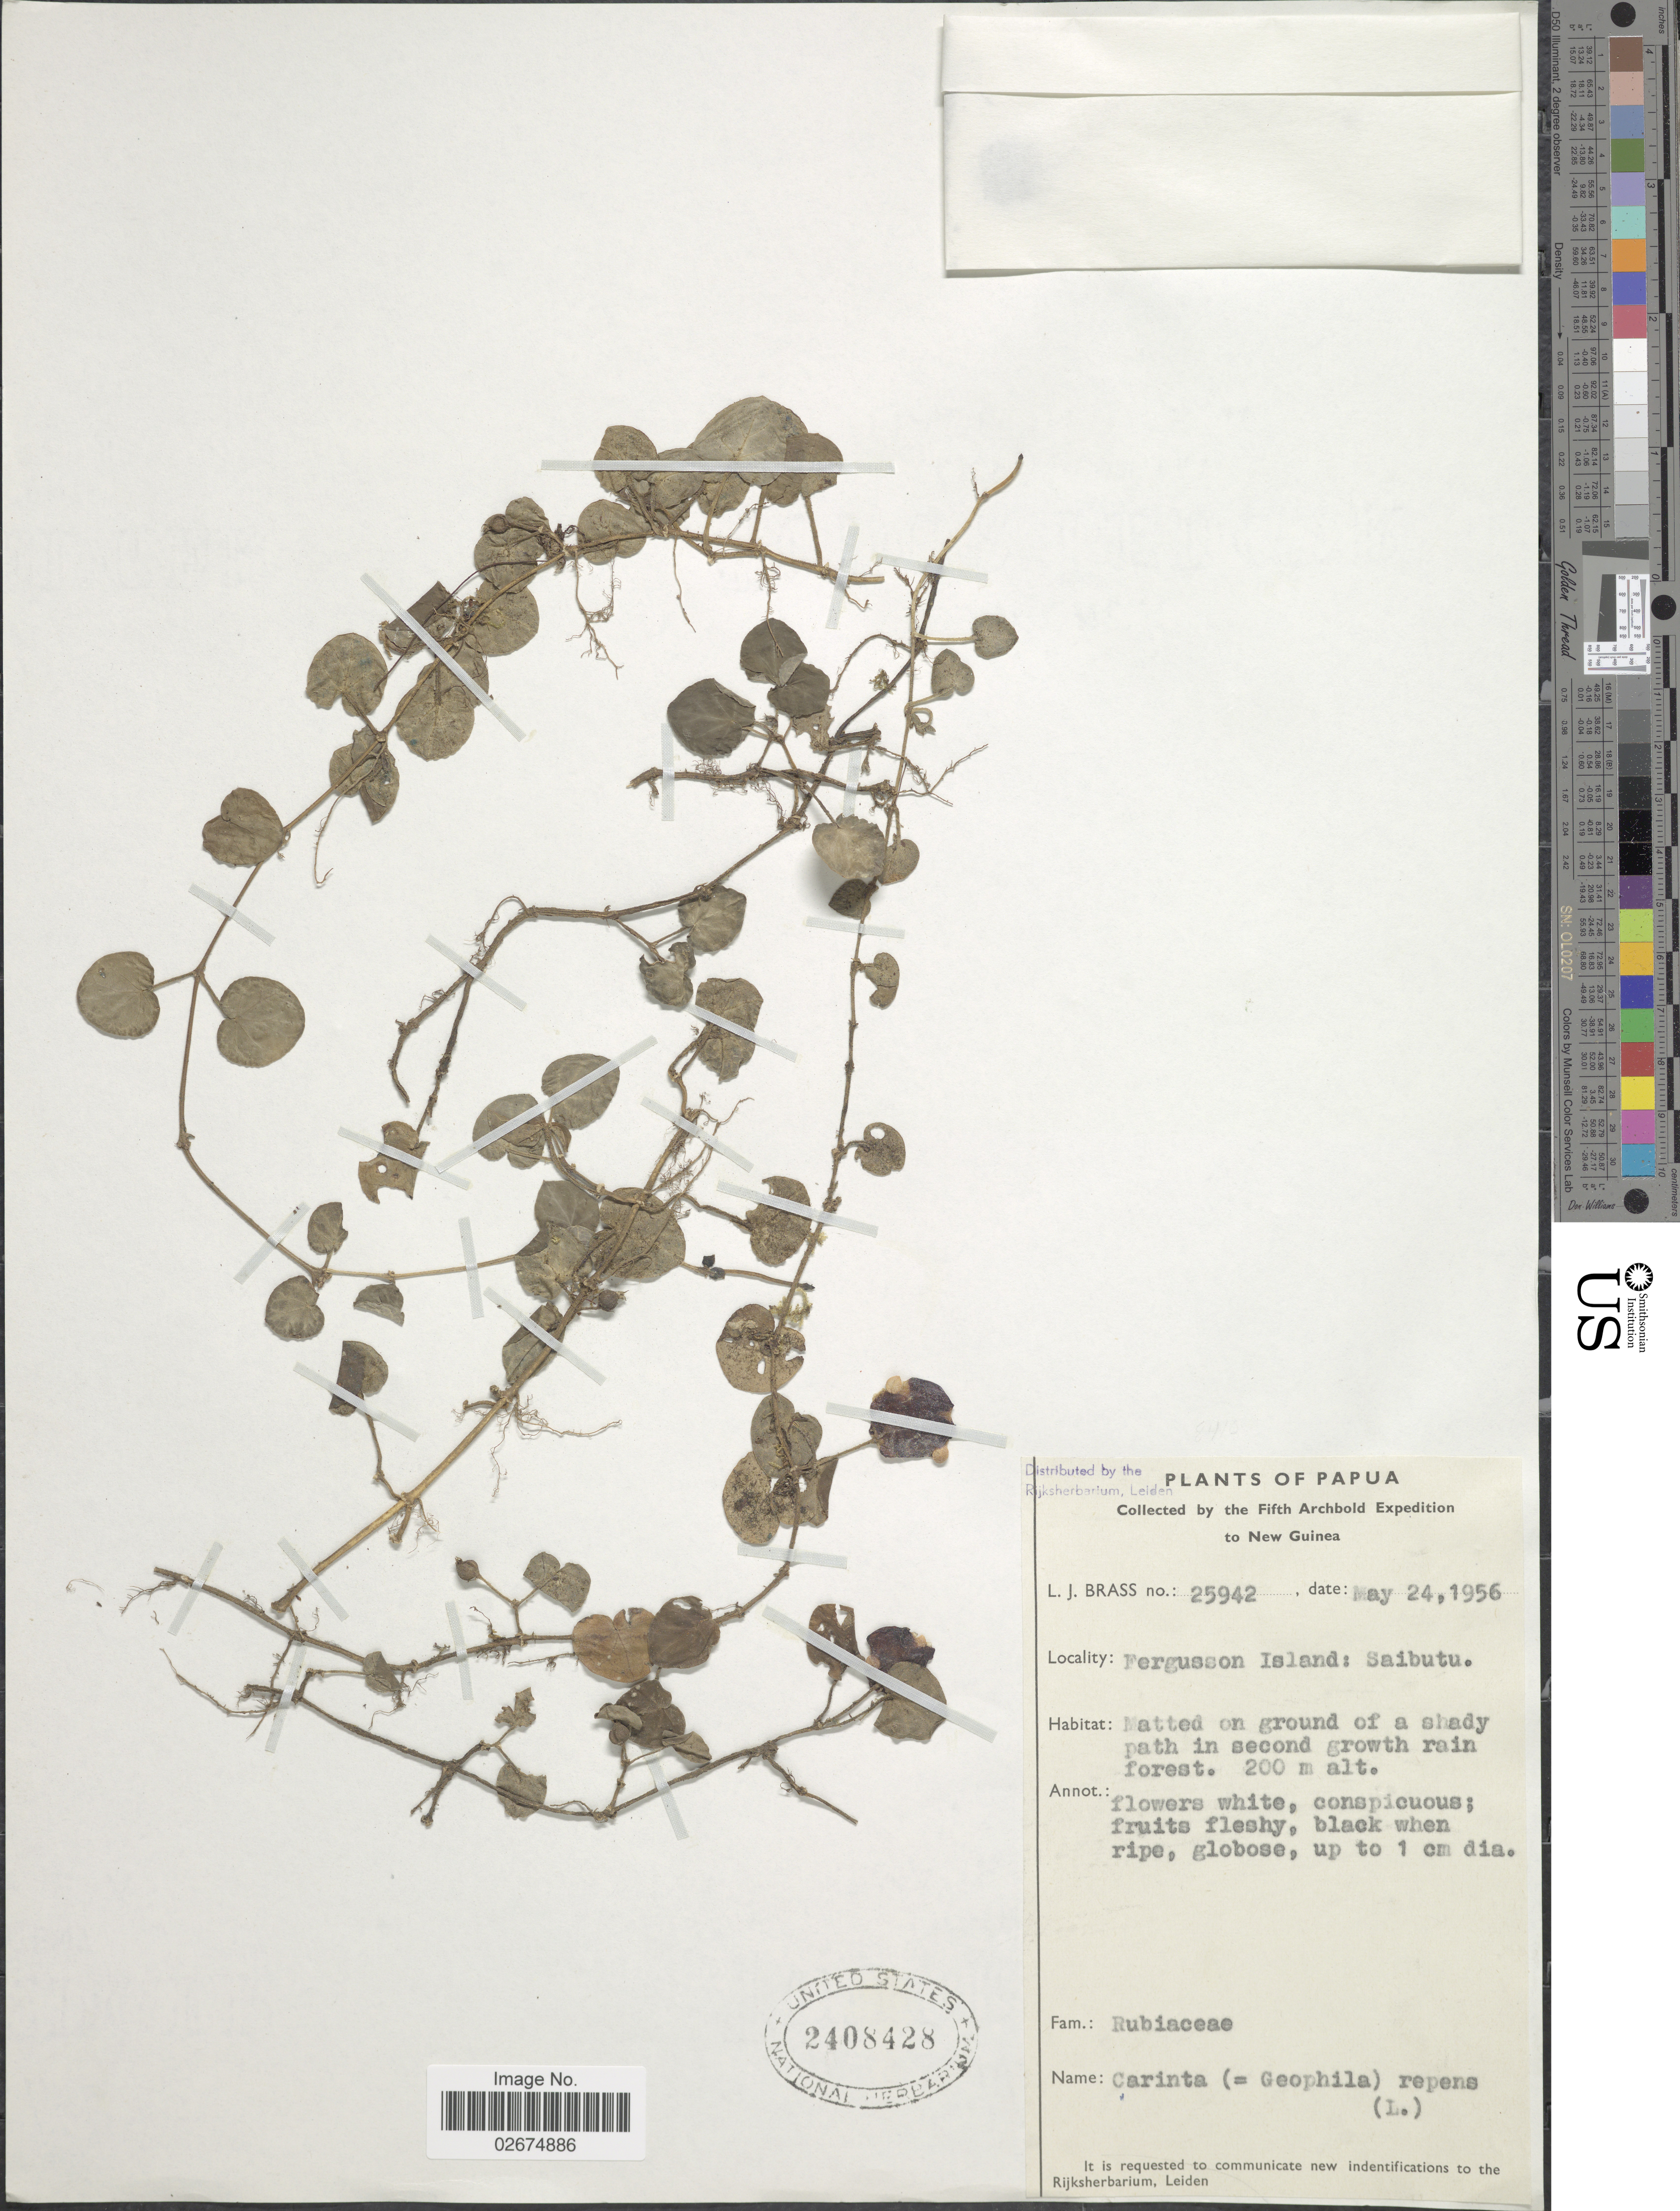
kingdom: Plantae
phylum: Tracheophyta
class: Magnoliopsida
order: Gentianales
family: Rubiaceae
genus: Geophila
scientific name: Geophila repens var. asiatica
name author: (Cham. & Schltdl.) Fosberg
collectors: L. J. Brass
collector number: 25942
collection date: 1956-05-24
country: Papua New Guinea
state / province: Milne Bay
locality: Papua. New Guinea. Fergusson Island: Saibutu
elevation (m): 200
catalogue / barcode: US 2408428